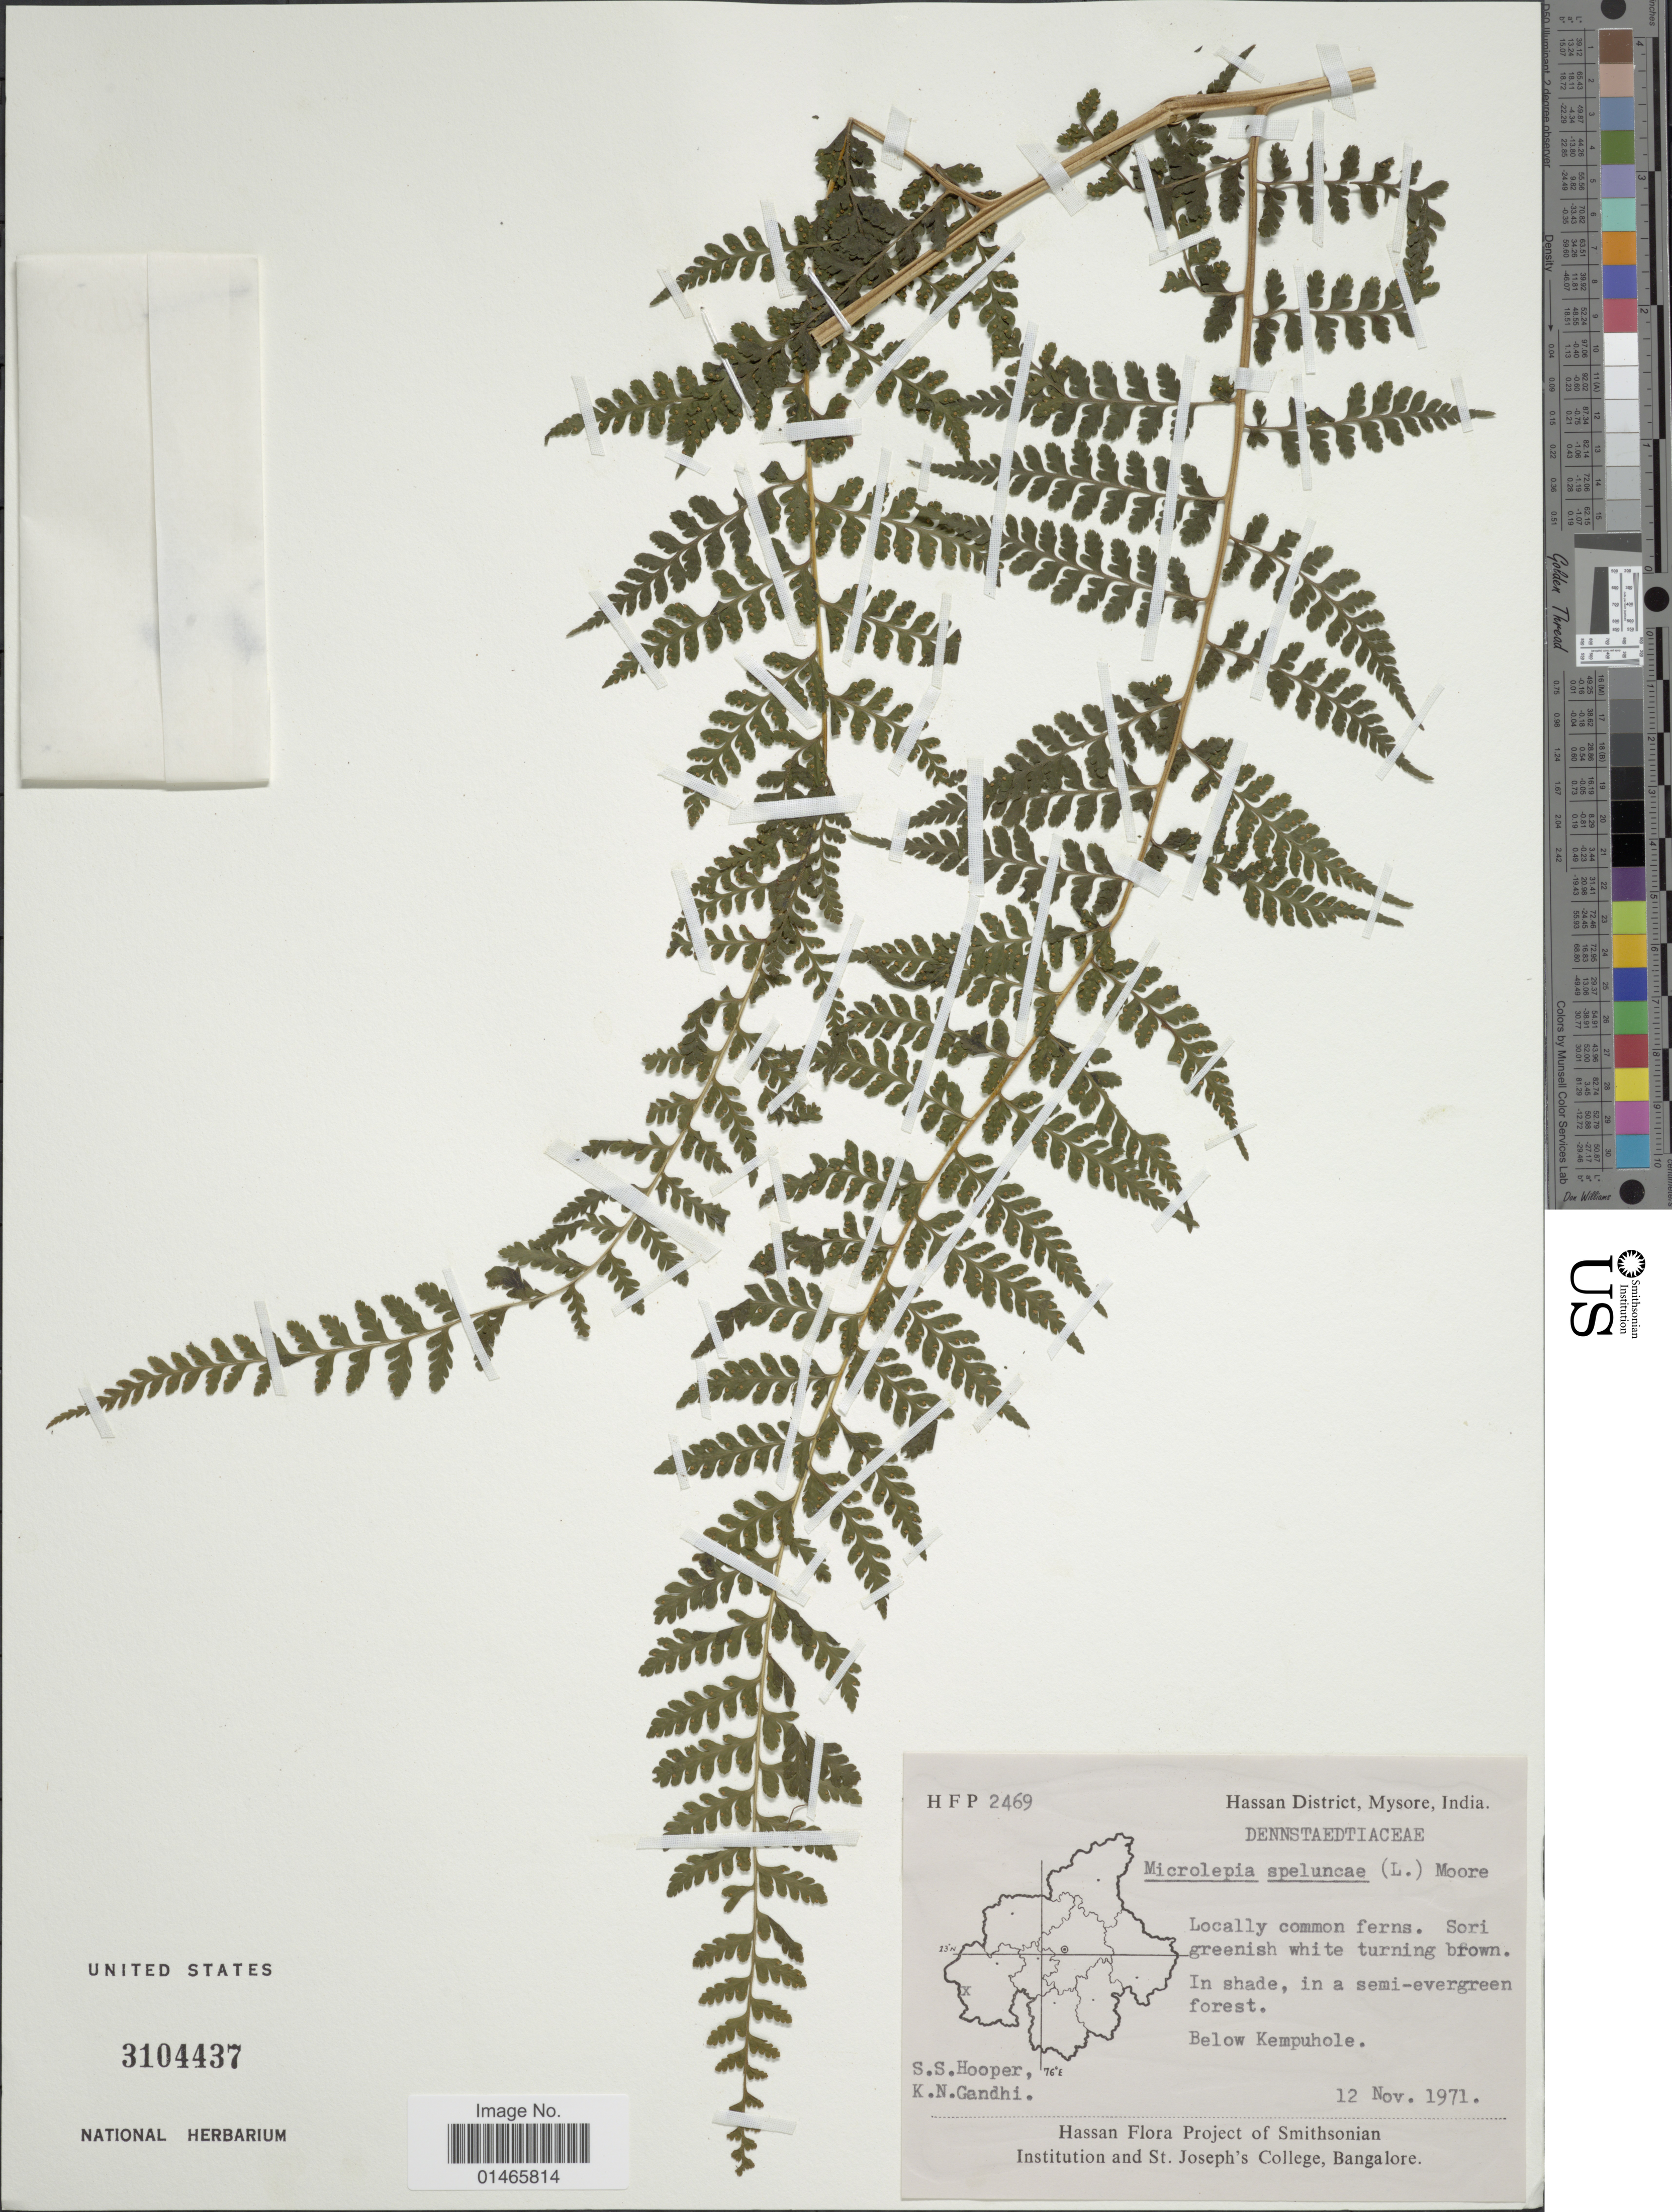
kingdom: Plantae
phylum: Tracheophyta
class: Polypodiopsida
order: Polypodiales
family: Dennstaedtiaceae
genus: Microlepia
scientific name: Microlepia speluncae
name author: (L.) T. Moore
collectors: S. S. Hooper & K. N. Gandhi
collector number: HFP2469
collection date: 1971-11-12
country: India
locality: Hassan District, Mysore, Below Kempuhole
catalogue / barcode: US 3104437